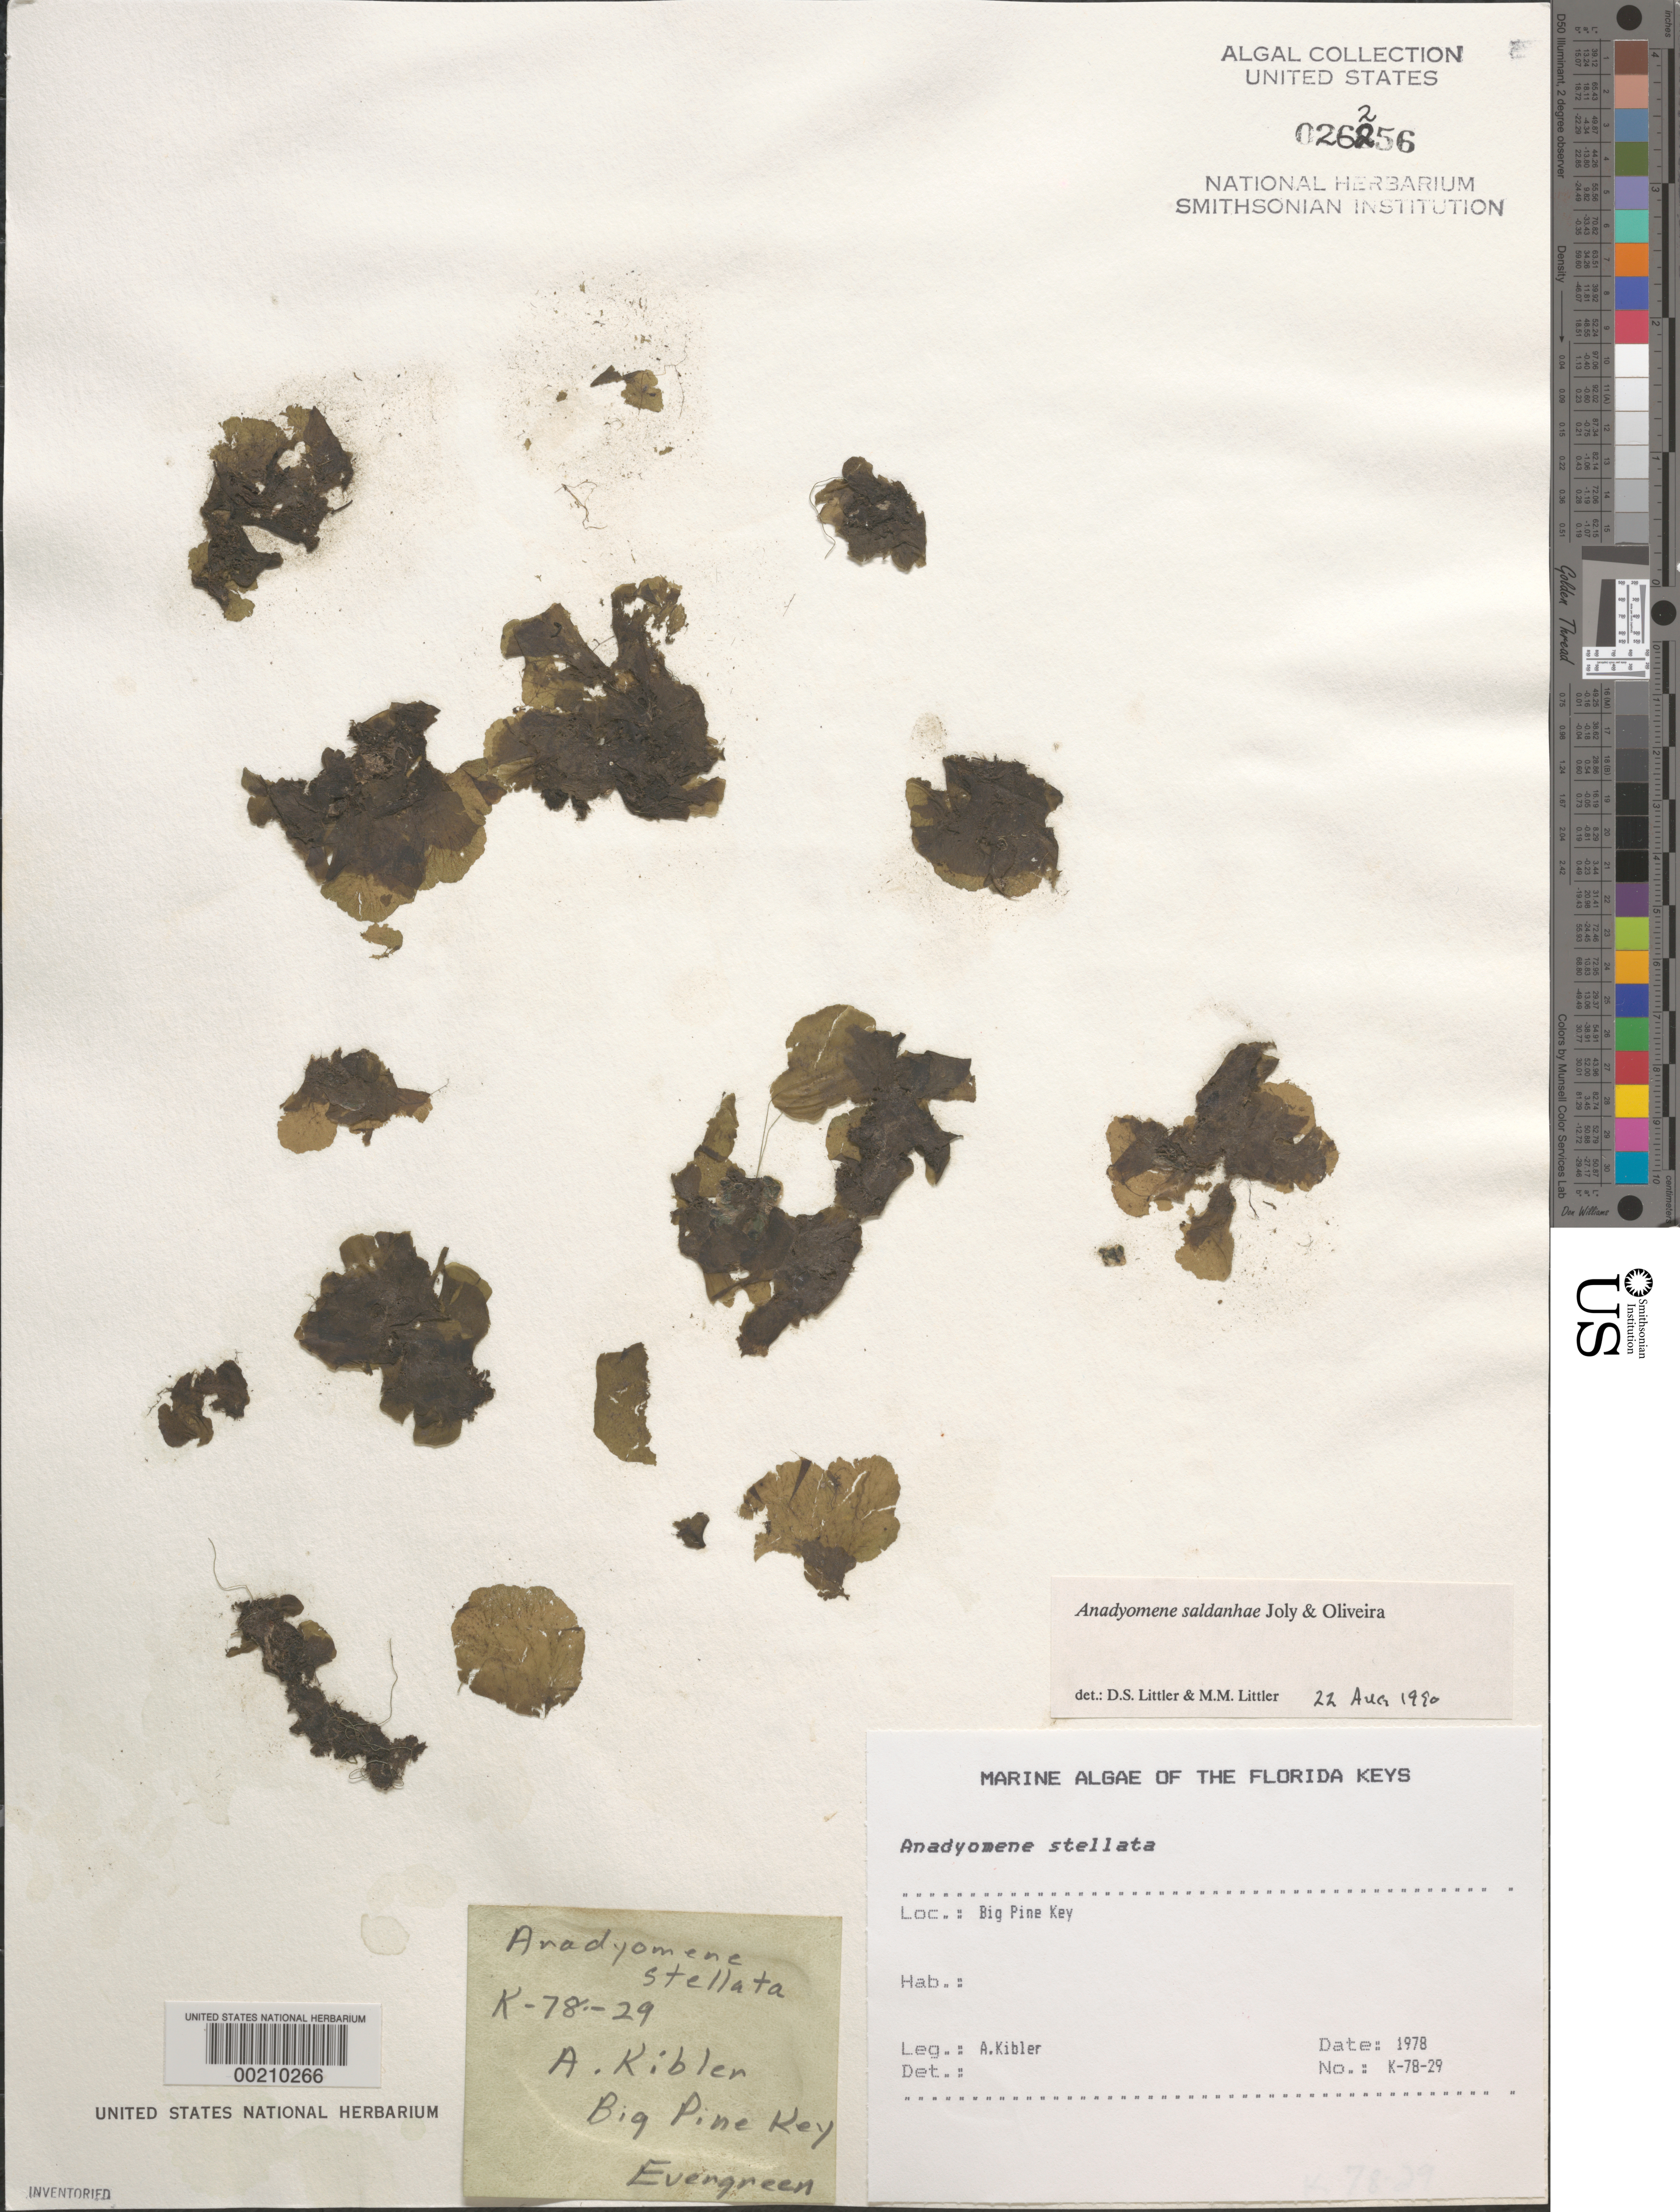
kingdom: Plantae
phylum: Chlorophyta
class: Ulvophyceae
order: Cladophorales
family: Anadyomenaceae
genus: Anadyomene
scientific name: Anadyomene saldanhae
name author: A.B. Joly & E.C. Oliveira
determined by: Littler, D. S.; Littler, M. M.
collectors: A. Kibler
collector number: K-78-29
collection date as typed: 1978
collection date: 1978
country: United States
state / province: Florida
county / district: Monroe County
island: Big Pine Key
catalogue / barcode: US 26256